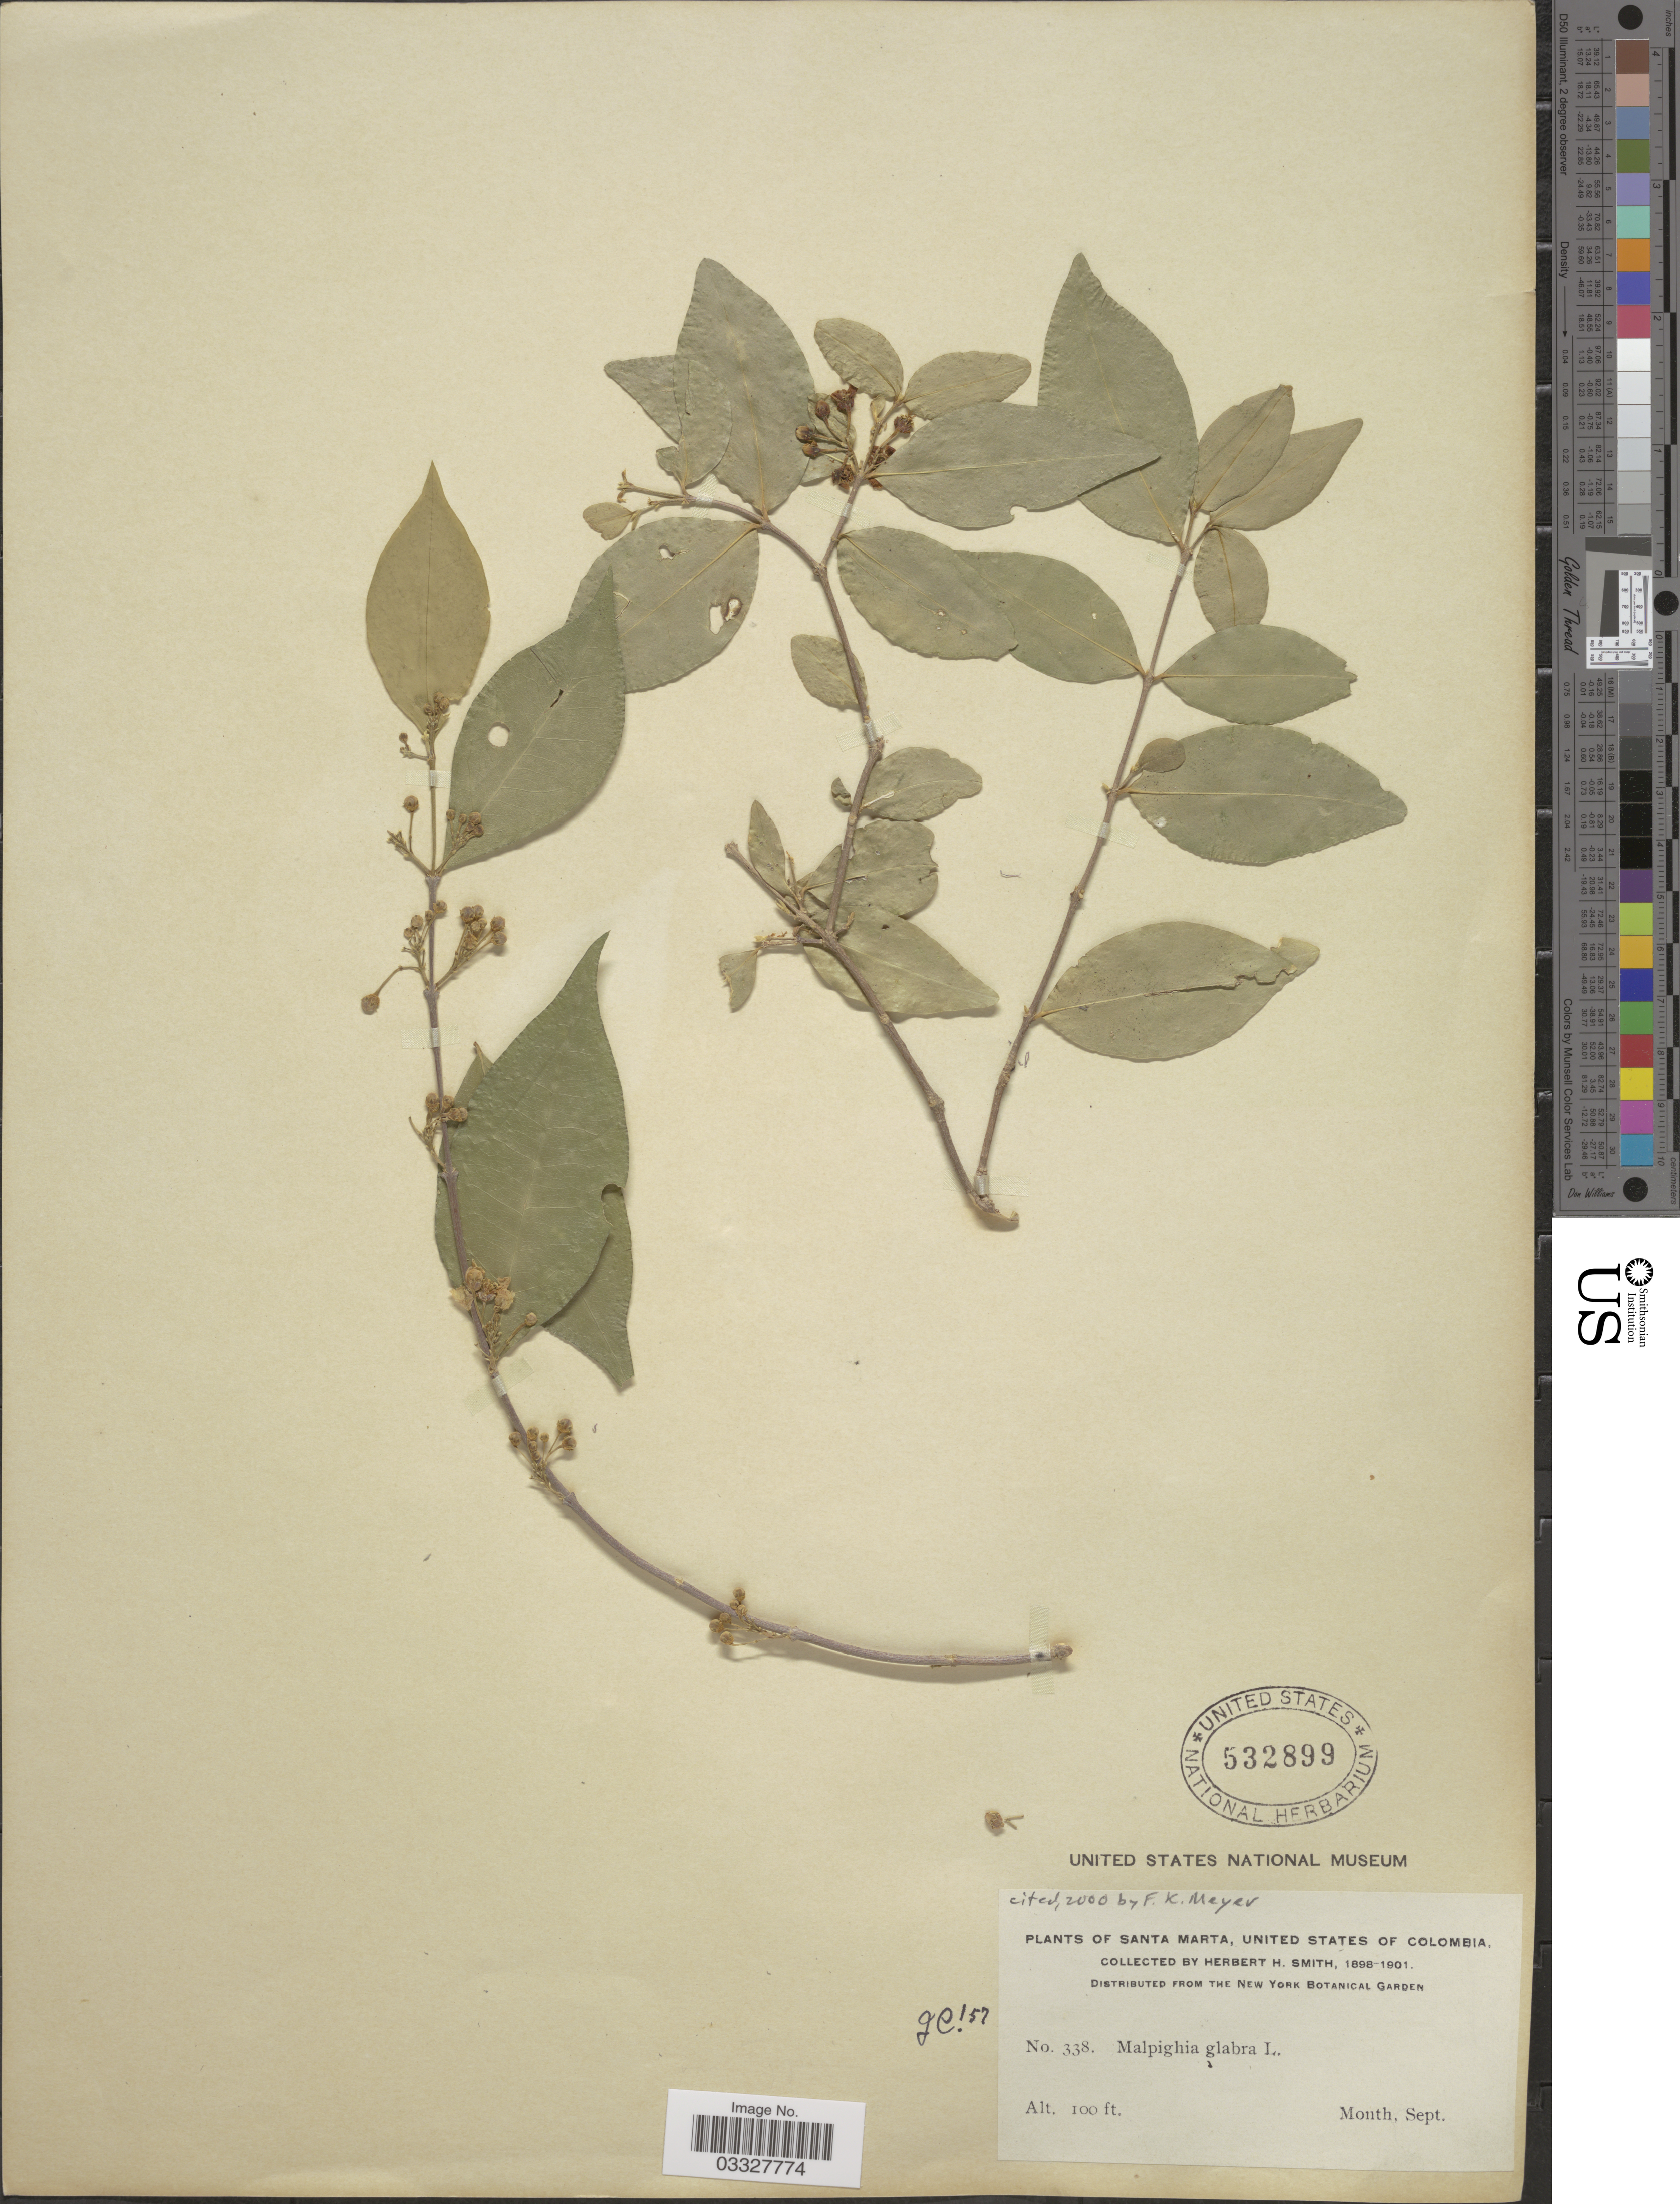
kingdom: Plantae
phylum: Tracheophyta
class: Magnoliopsida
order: Malpighiales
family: Malpighiaceae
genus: Malpighia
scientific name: Malpighia glabra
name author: L.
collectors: Herbert H. Smith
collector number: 338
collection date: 1898-09/1901-09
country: Colombia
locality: Santa Marta, United States of Colombia.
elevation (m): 30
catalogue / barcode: US 532899